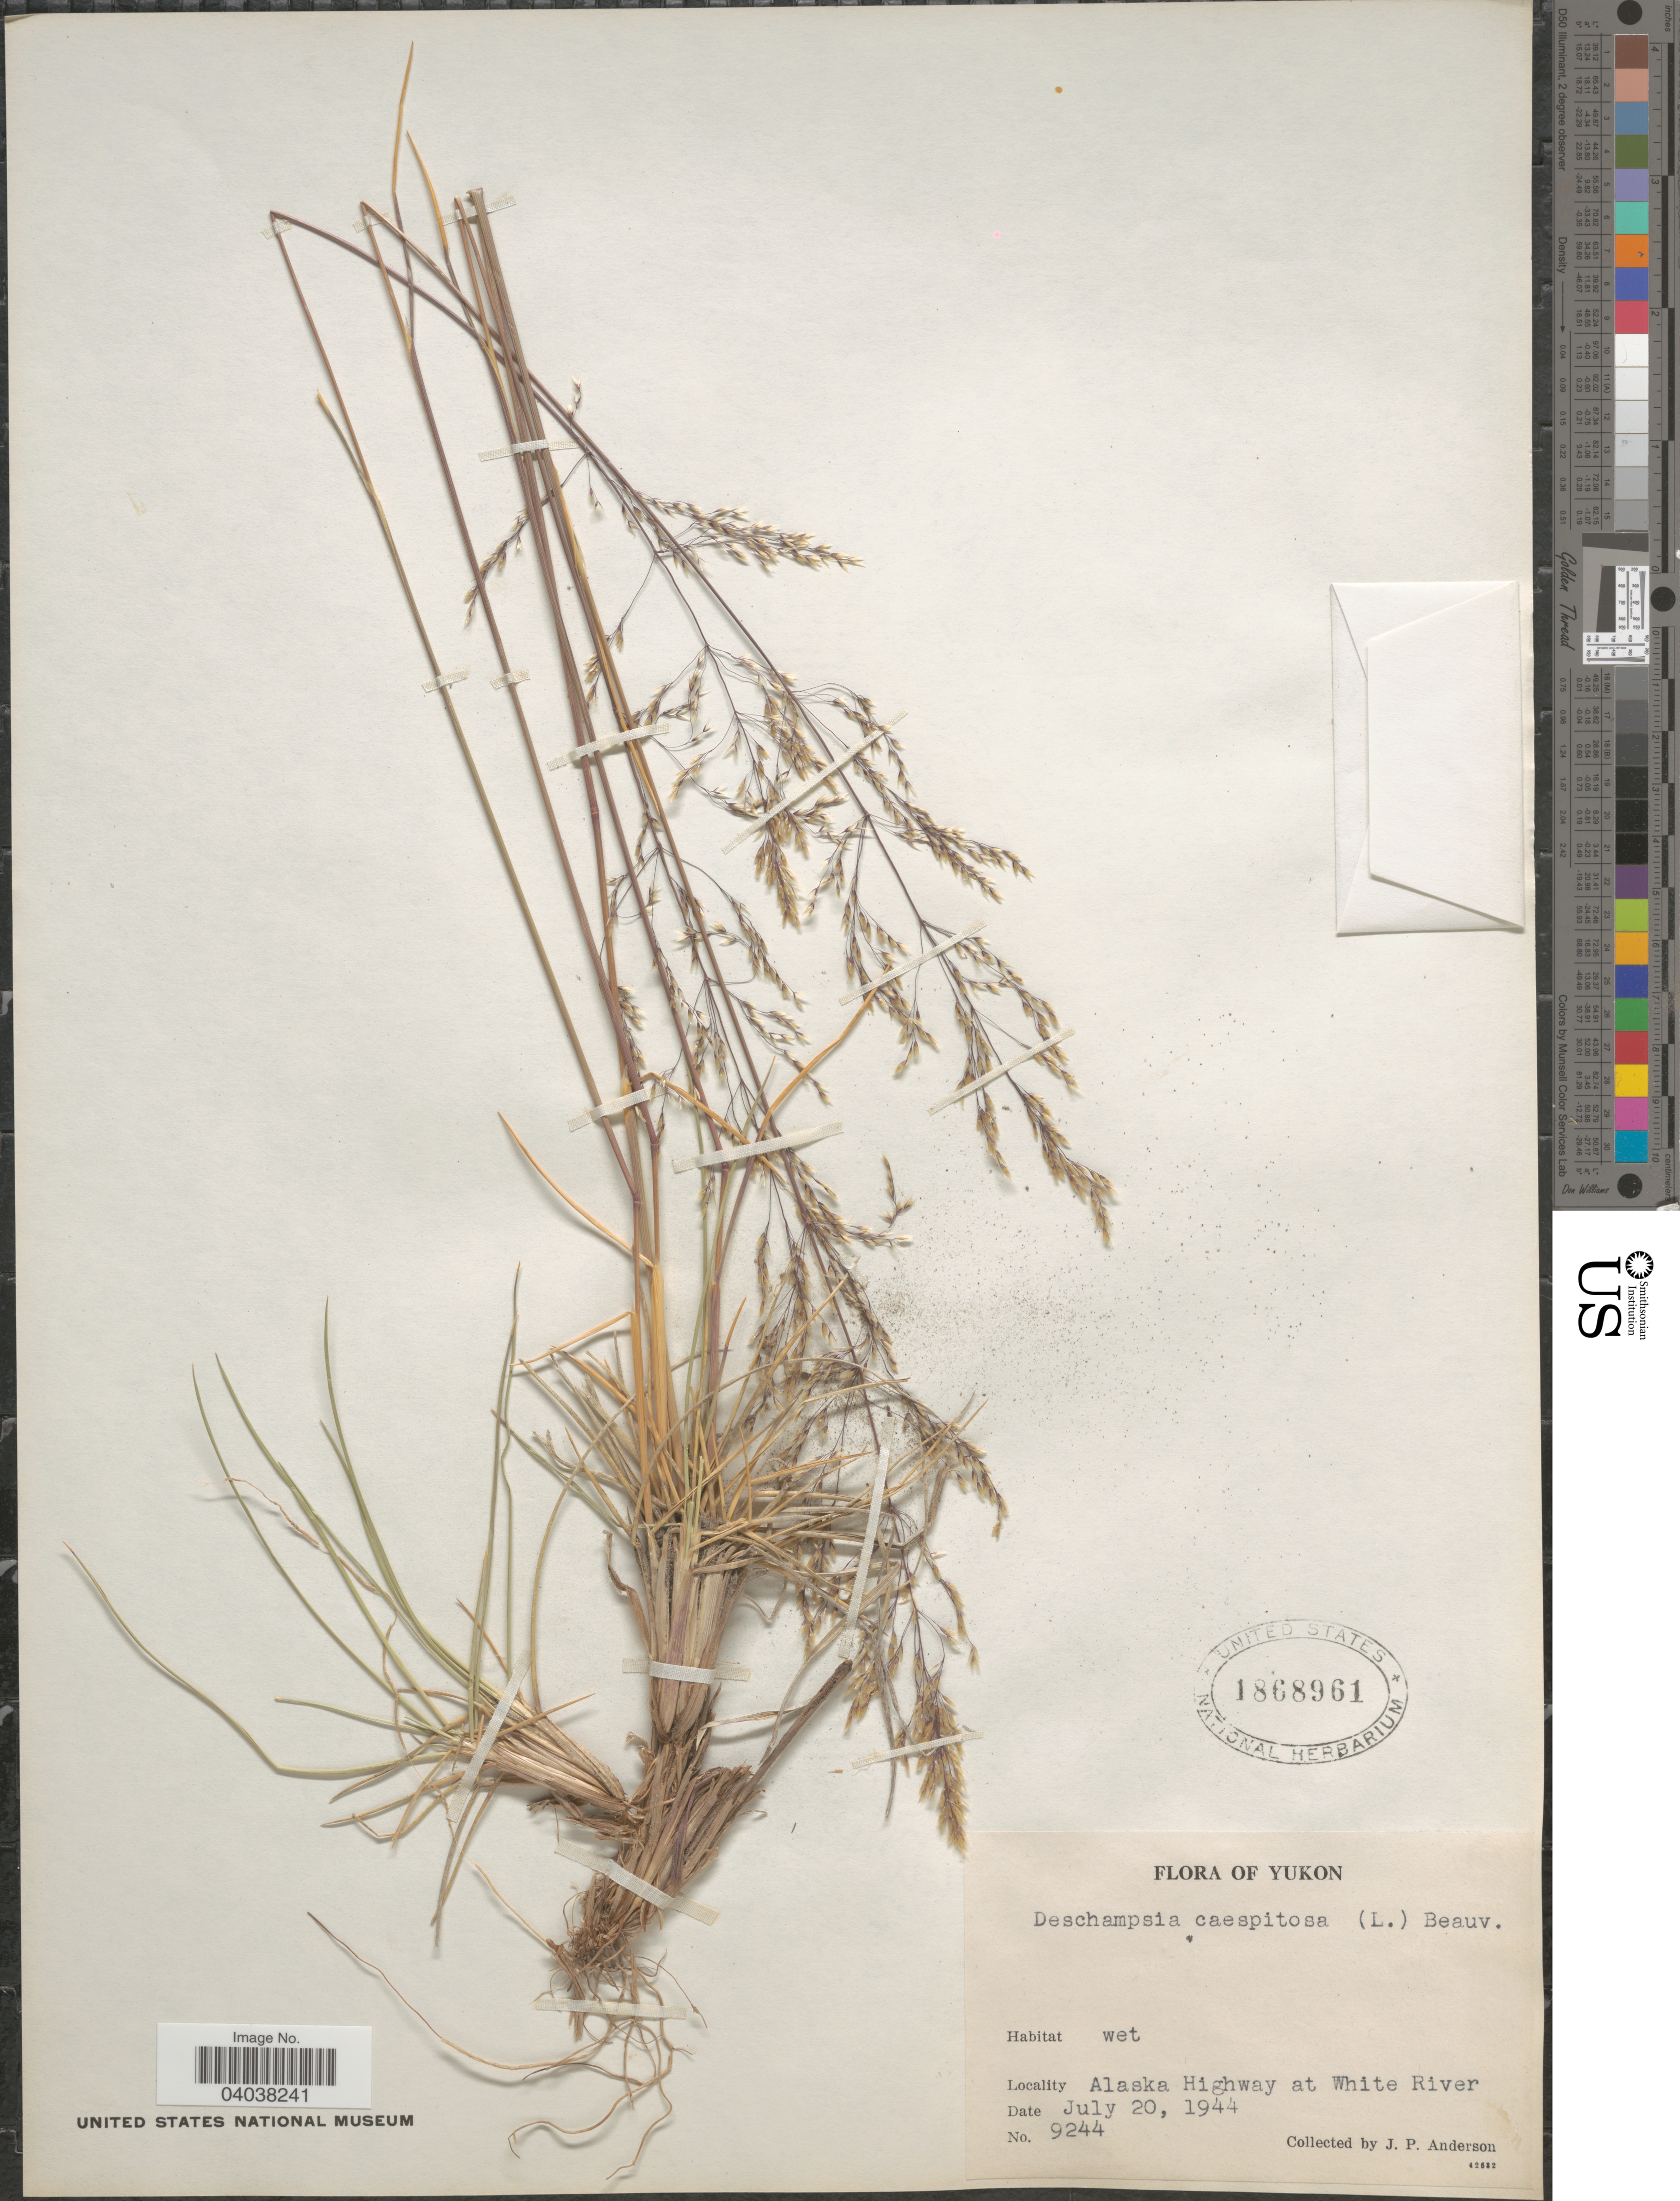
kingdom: Plantae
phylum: Tracheophyta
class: Liliopsida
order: Poales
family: Poaceae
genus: Deschampsia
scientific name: Deschampsia cespitosa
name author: (L.) P. Beauv.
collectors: J. P. Anderson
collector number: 9244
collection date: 1944-07-20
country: Canada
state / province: Yukon Territory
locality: Yukon. Alaska Highway at White River.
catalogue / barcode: US 1868961